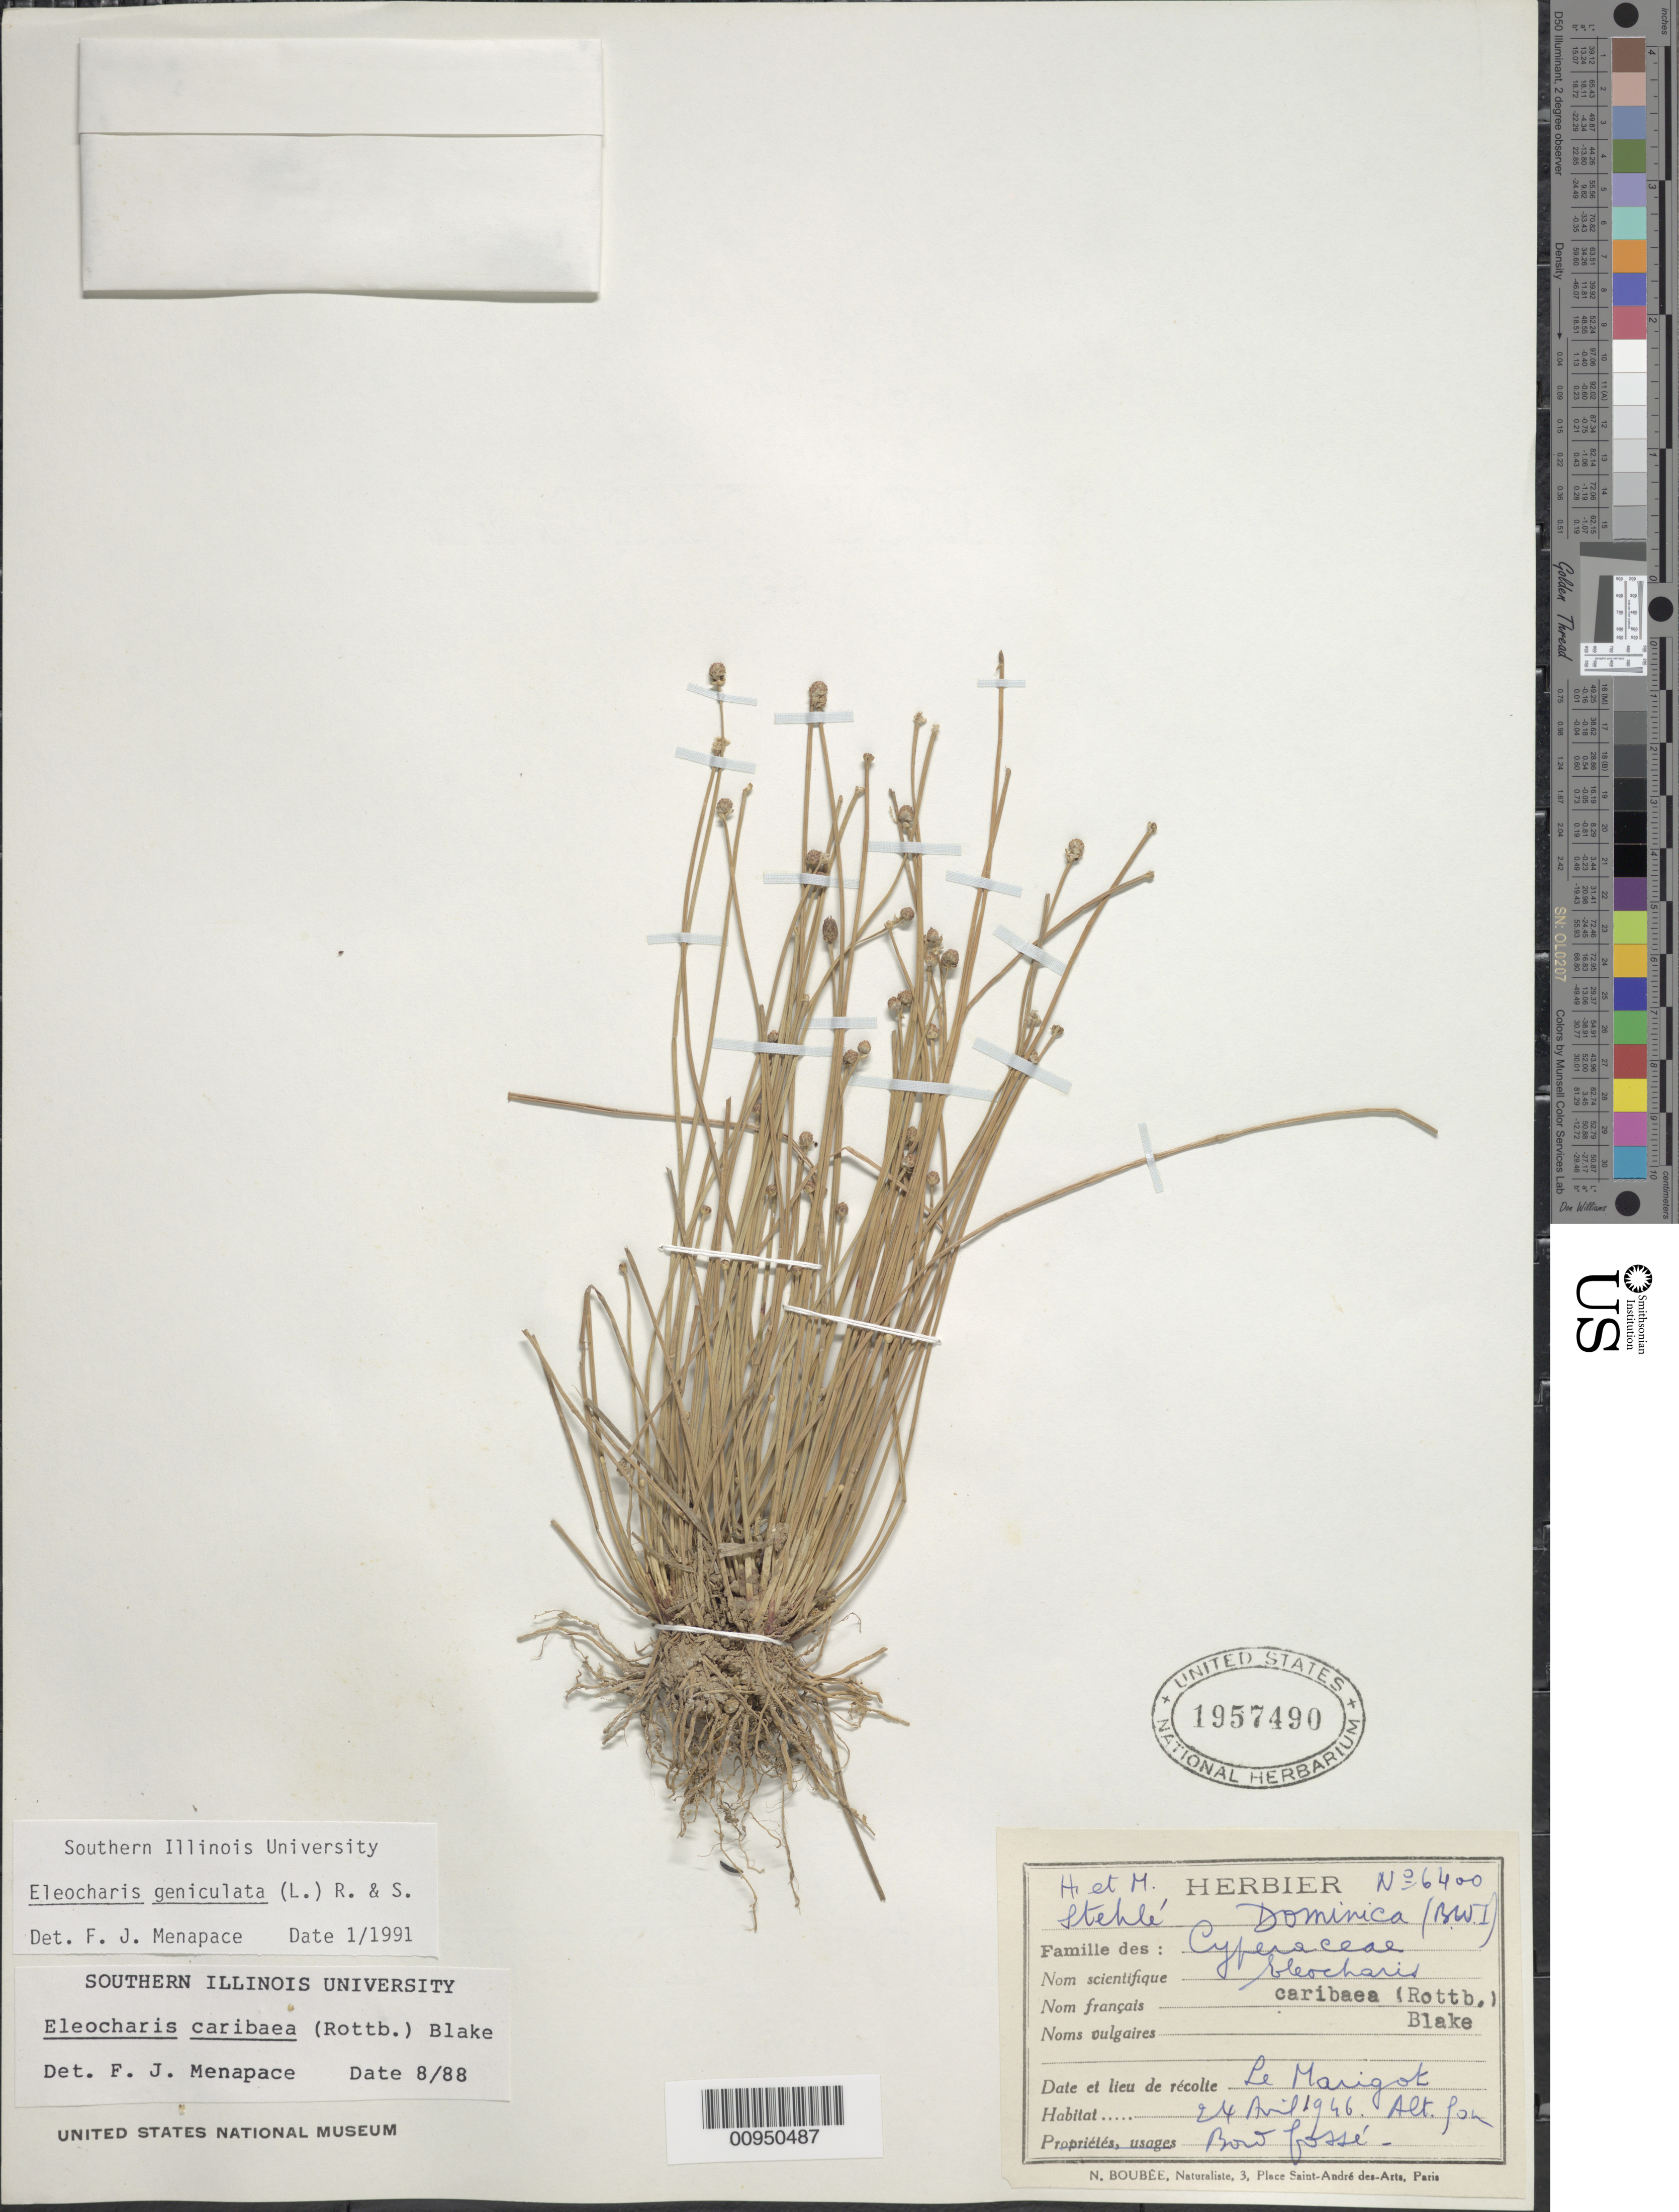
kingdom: Plantae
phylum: Tracheophyta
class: Liliopsida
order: Poales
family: Cyperaceae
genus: Eleocharis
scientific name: Eleocharis geniculata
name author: (L.) Roem. & Schult.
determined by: Menapace, F. J.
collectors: H. Stehlé & M. Stehlé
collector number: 6400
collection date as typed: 24 Apr 1946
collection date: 1946-04-24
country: Dominica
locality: Le Marigot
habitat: Bois fossé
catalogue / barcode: US 1957490